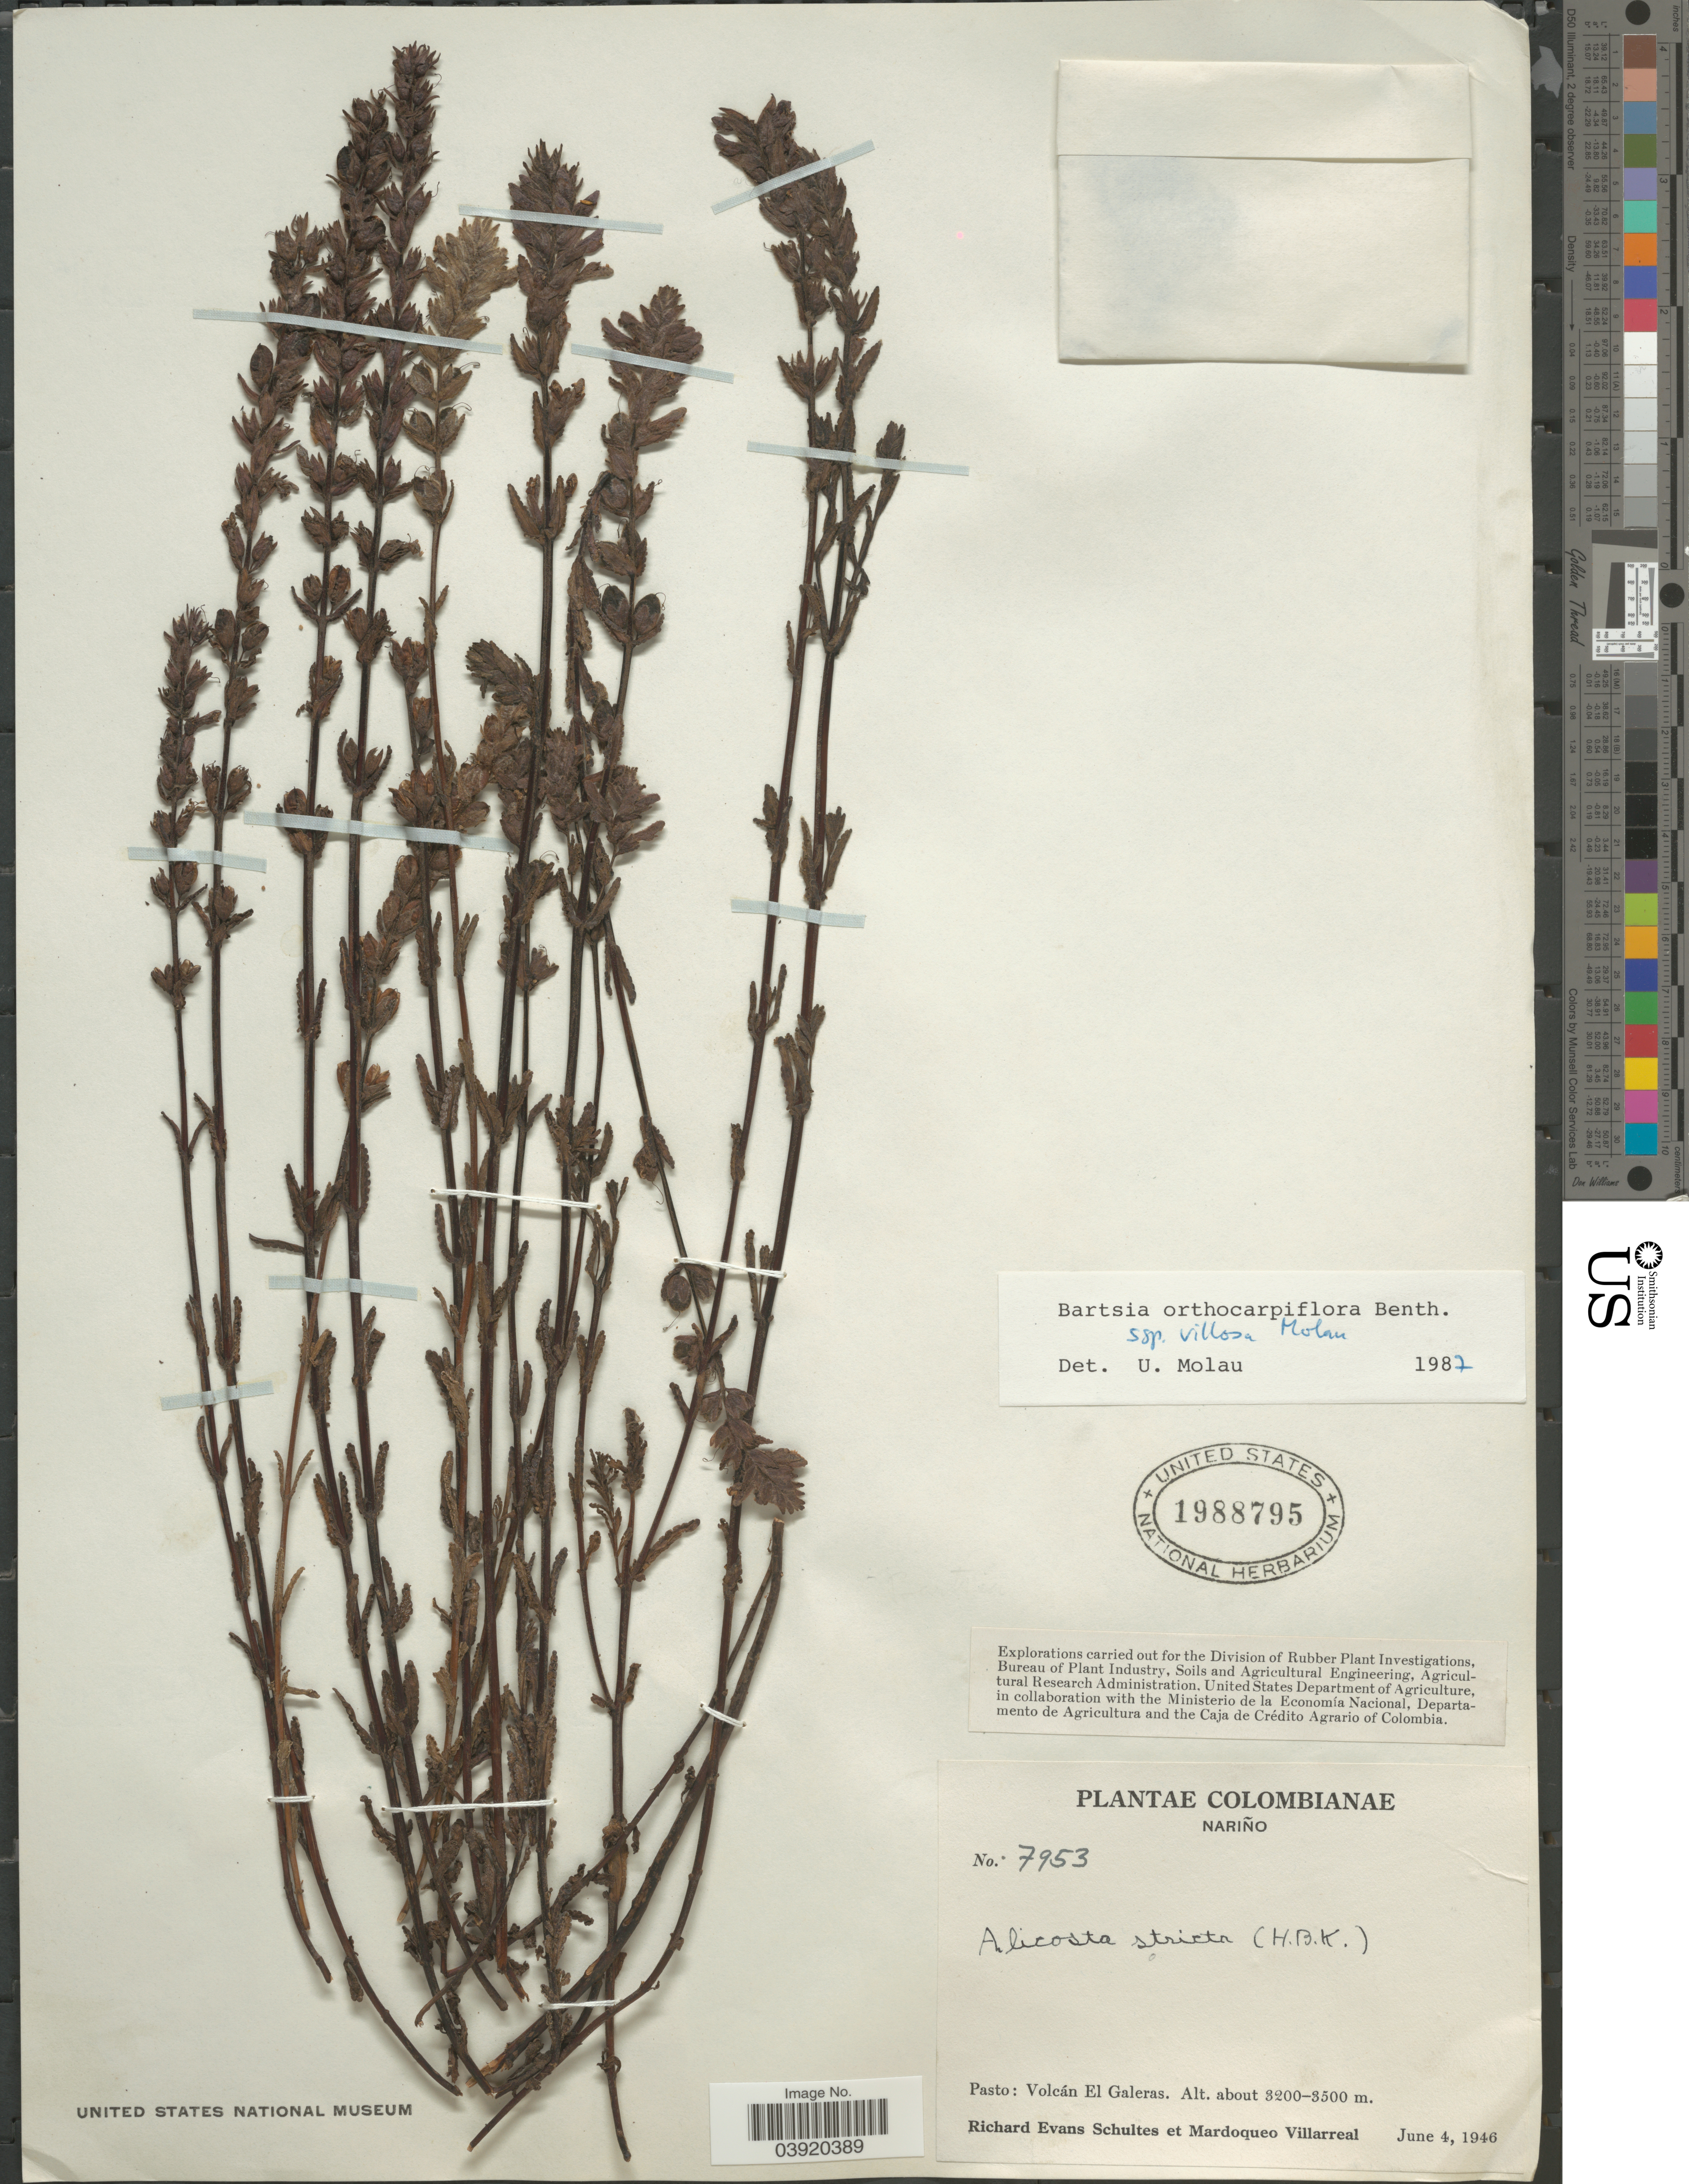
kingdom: Plantae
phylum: Tracheophyta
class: Magnoliopsida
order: Lamiales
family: Orobanchaceae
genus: Bartsia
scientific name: Bartsia orthocarpiflora subsp. villosa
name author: Molau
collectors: R. E. Schultes & M. Villarreal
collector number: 7953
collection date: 1946-06-04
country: Colombia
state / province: Nariño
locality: Pasto: Volcán El Galeras.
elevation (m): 3200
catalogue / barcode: US 1988795